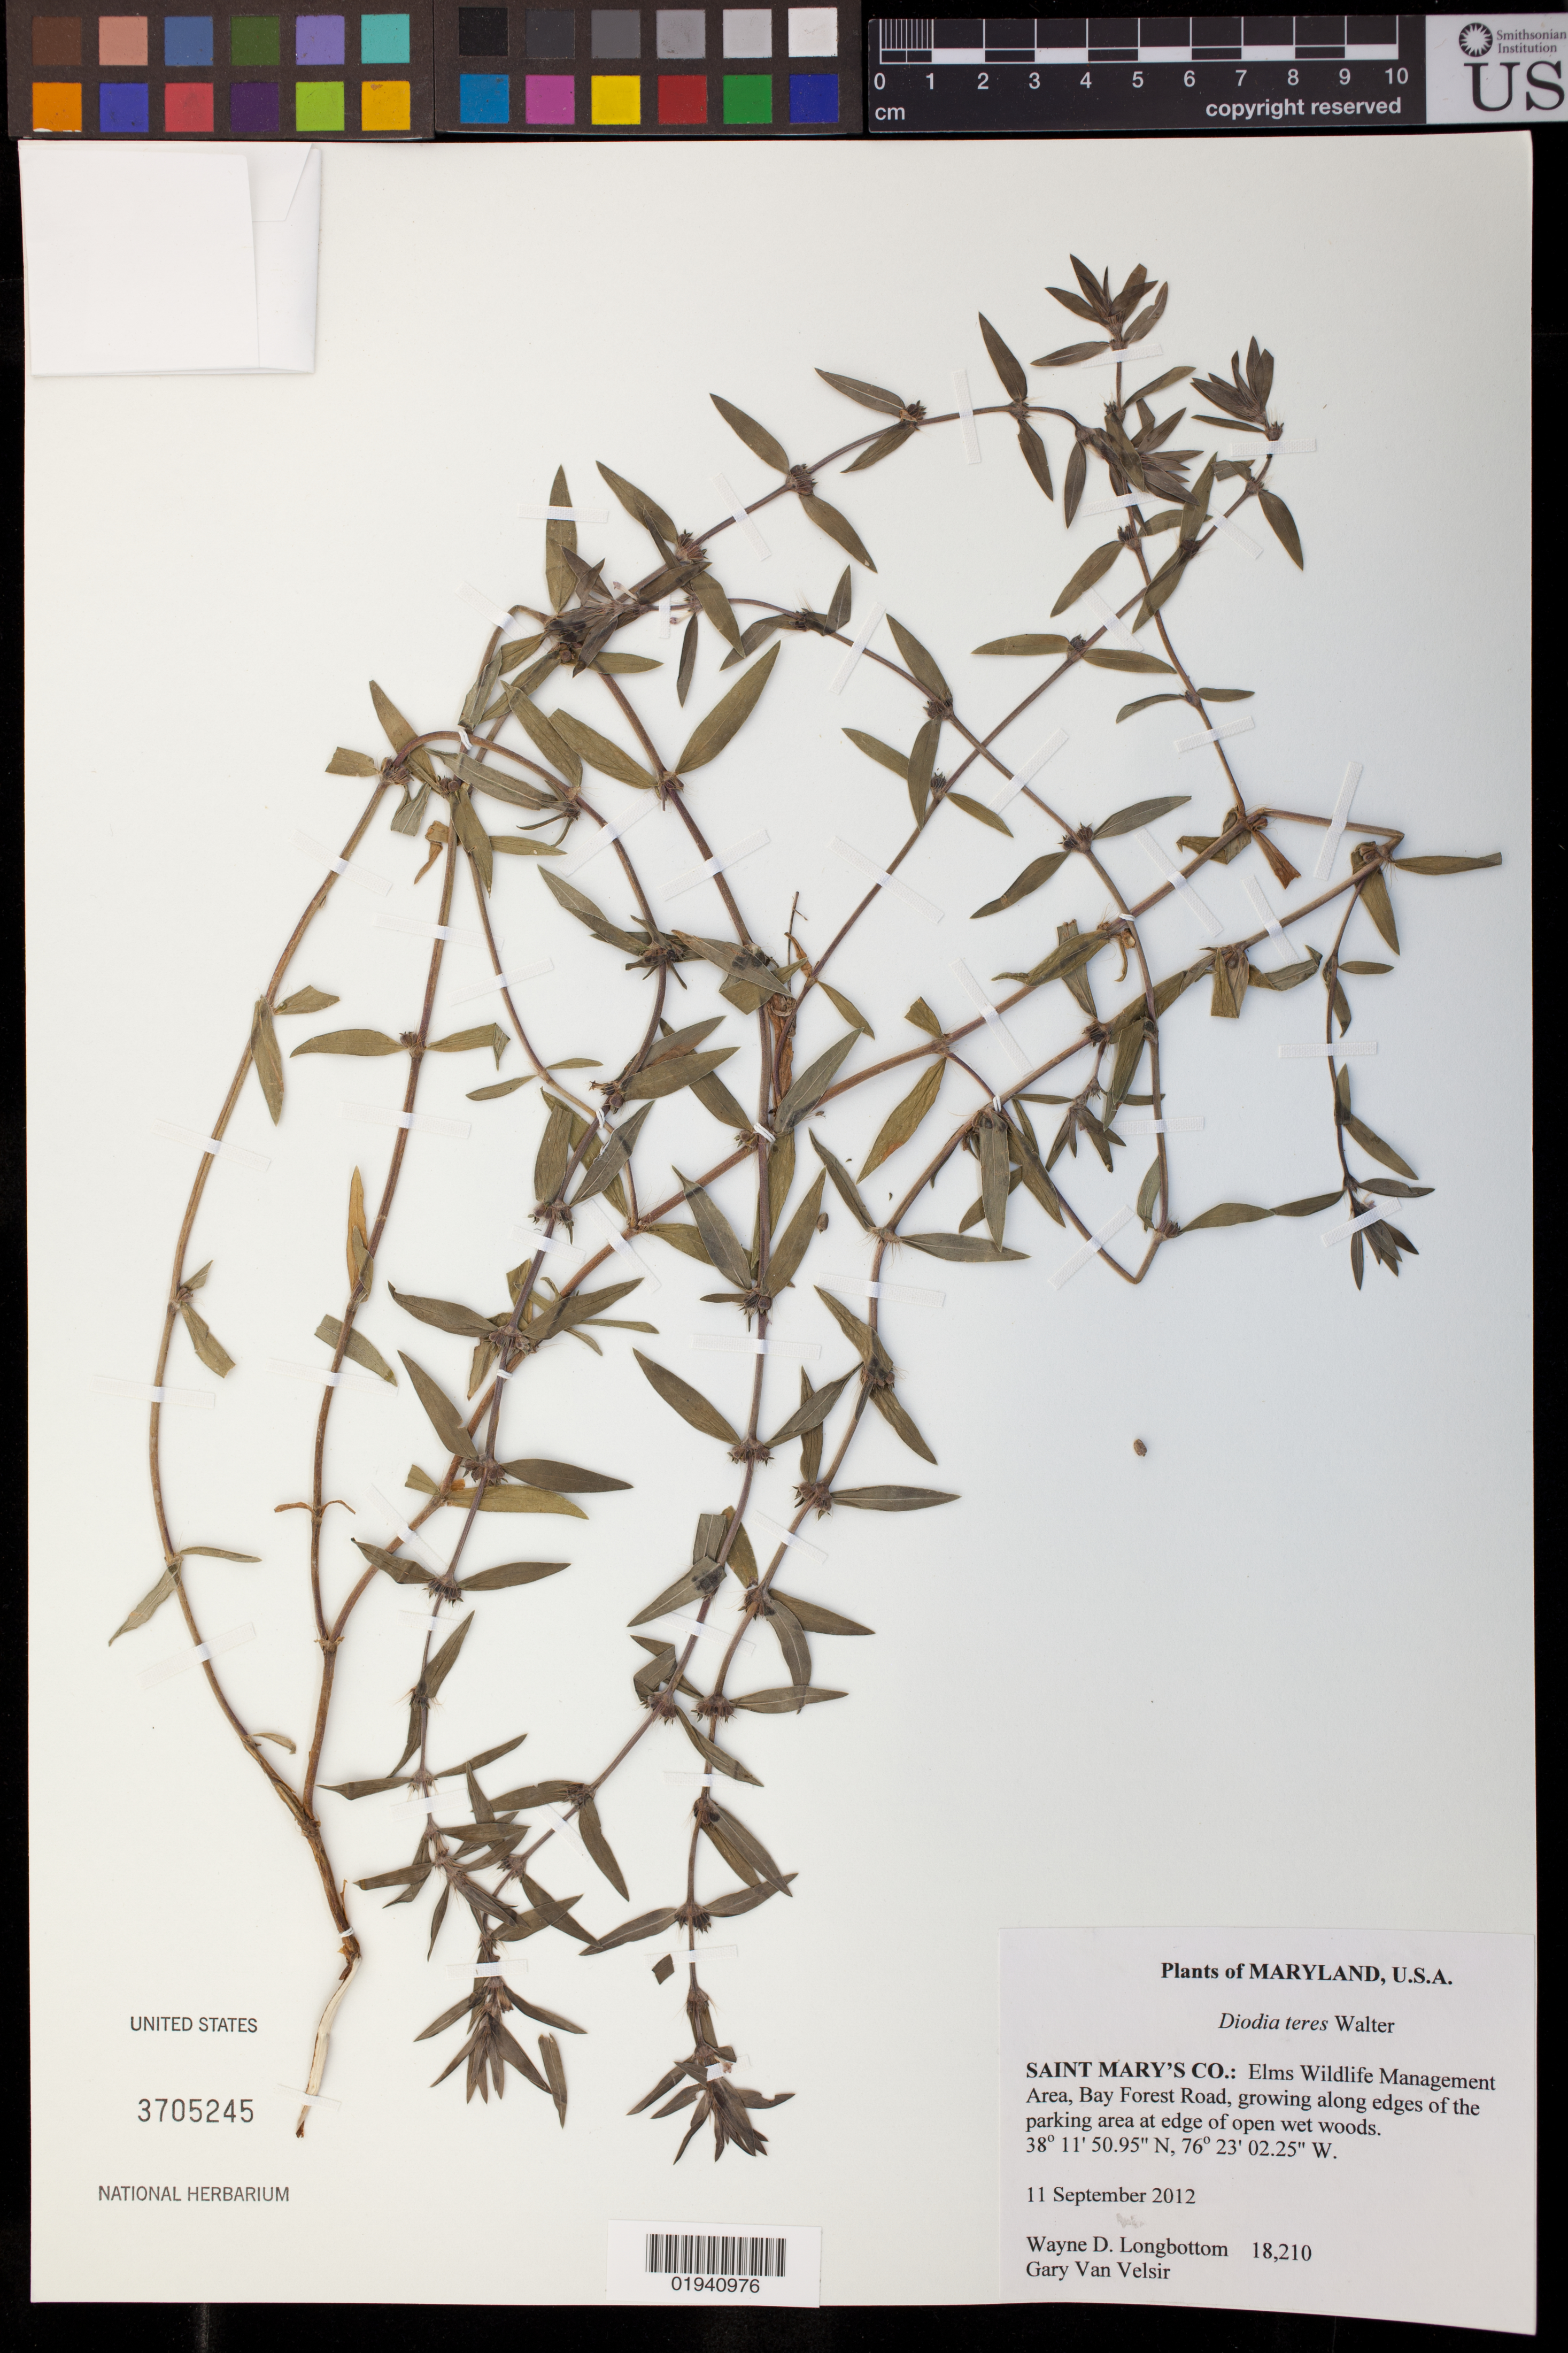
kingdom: Plantae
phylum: Tracheophyta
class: Magnoliopsida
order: Gentianales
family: Rubiaceae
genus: Diodia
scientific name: Diodia teres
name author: Walter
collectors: W. D. Longbottom & G. Van Velsir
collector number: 18210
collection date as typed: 11 September 2012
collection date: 2012-09-11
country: United States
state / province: Maryland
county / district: St. Mary's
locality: Elms Wildlife Management Area, Bay Forest Road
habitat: growing along edges of the parking area at edge of open wet woods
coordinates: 38 11 50.95 N, 76 23 2.25 W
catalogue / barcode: US 3705245